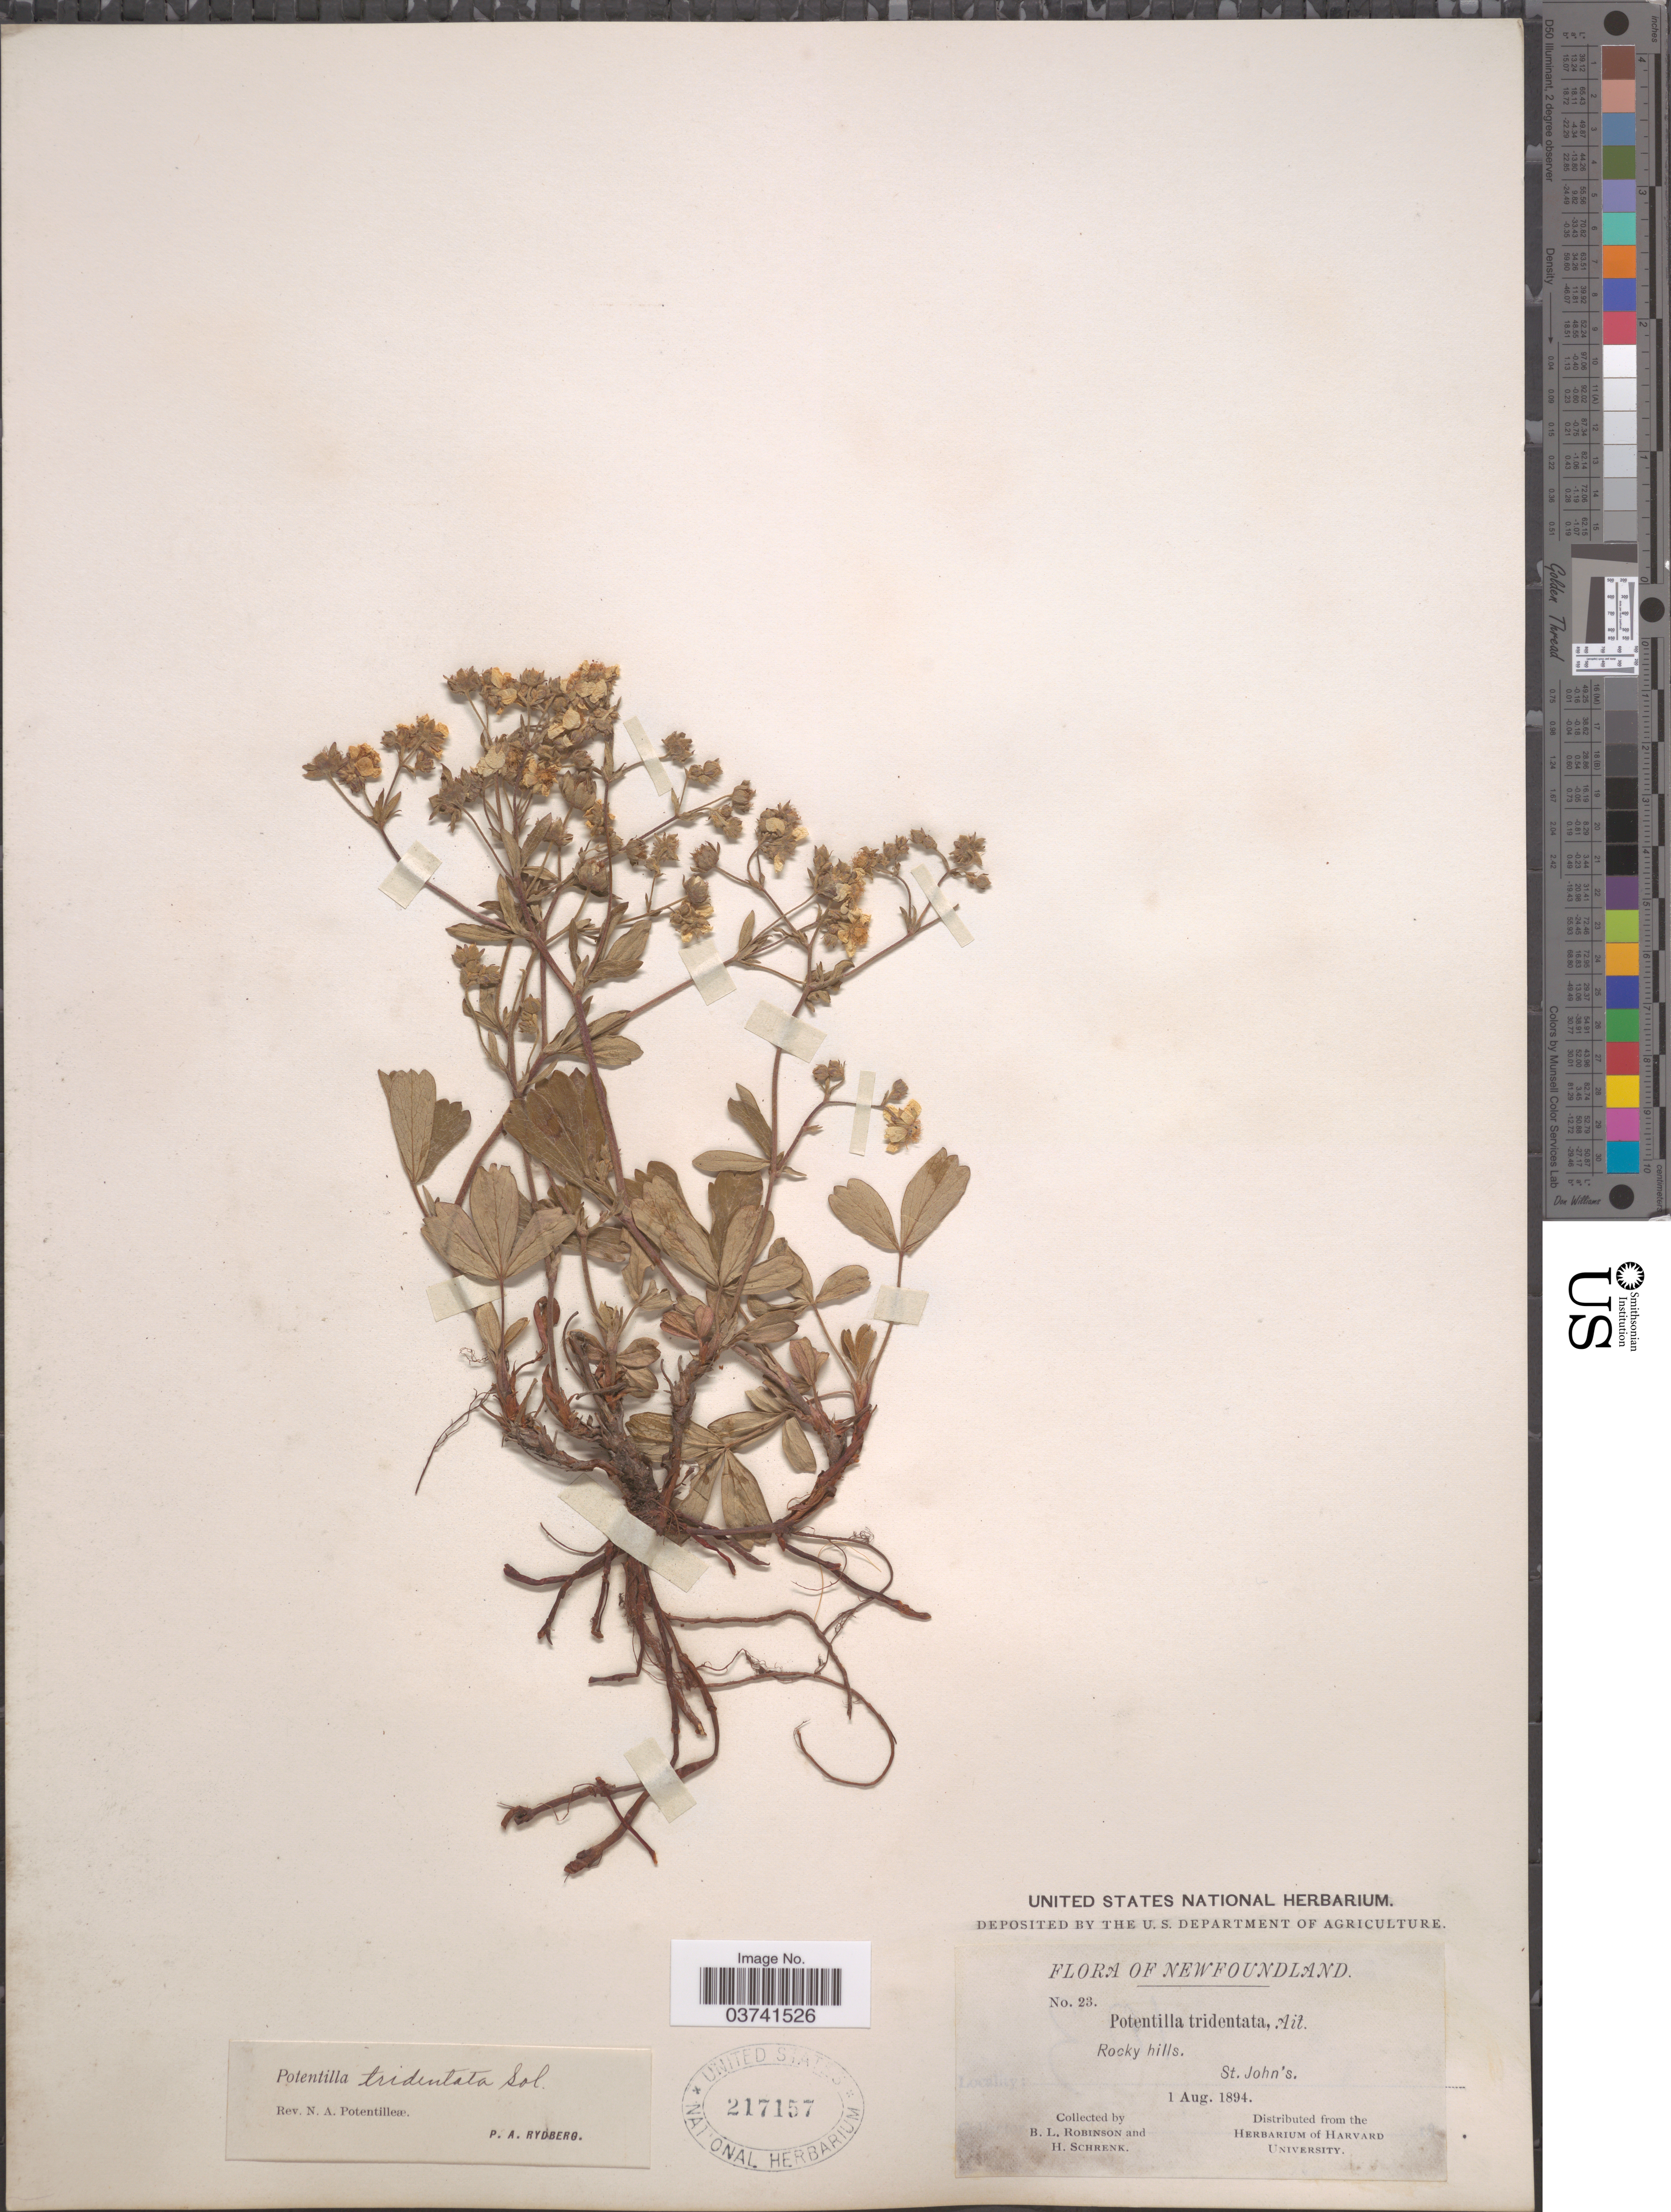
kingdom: Plantae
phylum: Tracheophyta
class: Magnoliopsida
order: Rosales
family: Rosaceae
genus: Potentilla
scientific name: Potentilla tridentata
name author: Aiton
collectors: B. L. Robinson & H. Schrenk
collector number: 23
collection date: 1894-08-01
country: Canada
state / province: Newfoundland and Labrador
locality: St. John's.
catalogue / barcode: US 217157